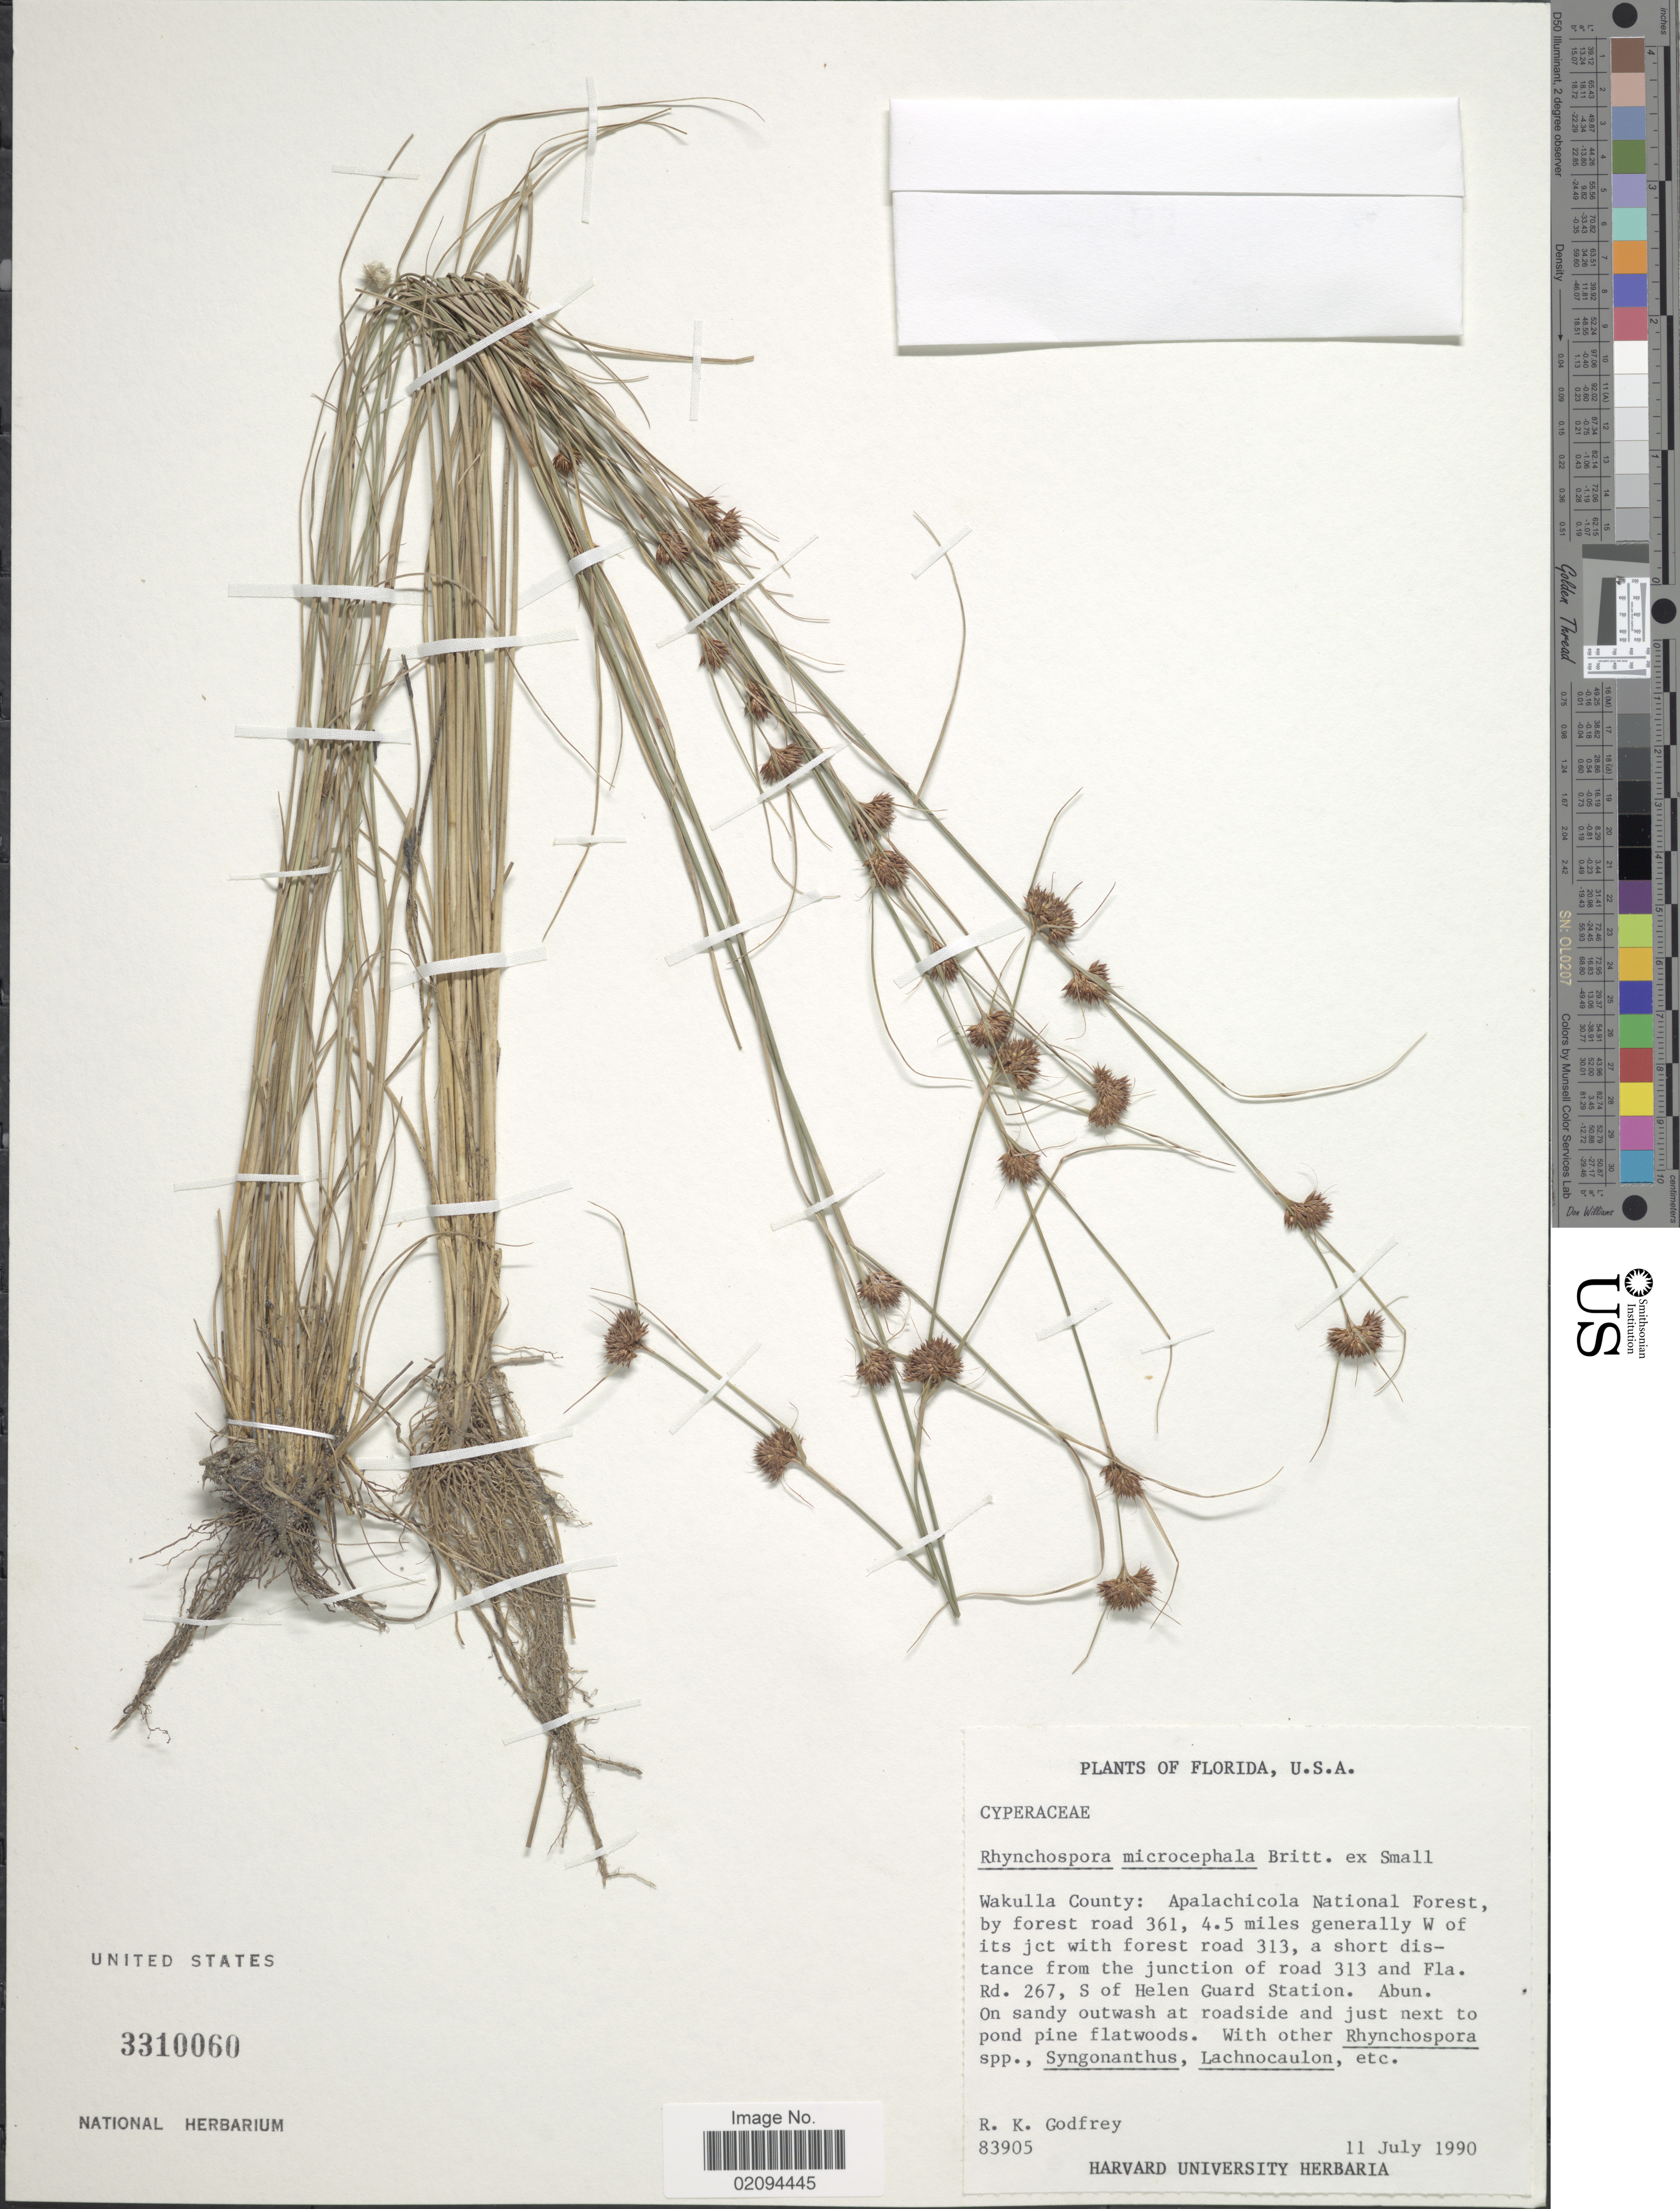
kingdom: Plantae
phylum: Tracheophyta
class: Liliopsida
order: Poales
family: Cyperaceae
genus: Rhynchospora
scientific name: Rhynchospora microcephala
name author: (Britton) Britton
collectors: R. K. Godfrey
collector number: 83905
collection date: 1990-07-11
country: United States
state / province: Florida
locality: Wakulla County: Apalachicola National Forest, by forest road 361, 4.5 miles generally W of its jct with forest road 313, a short distance from the junction of road 313 and Fla. Rd. 267, S of Helen Guard Station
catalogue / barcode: US 3310060